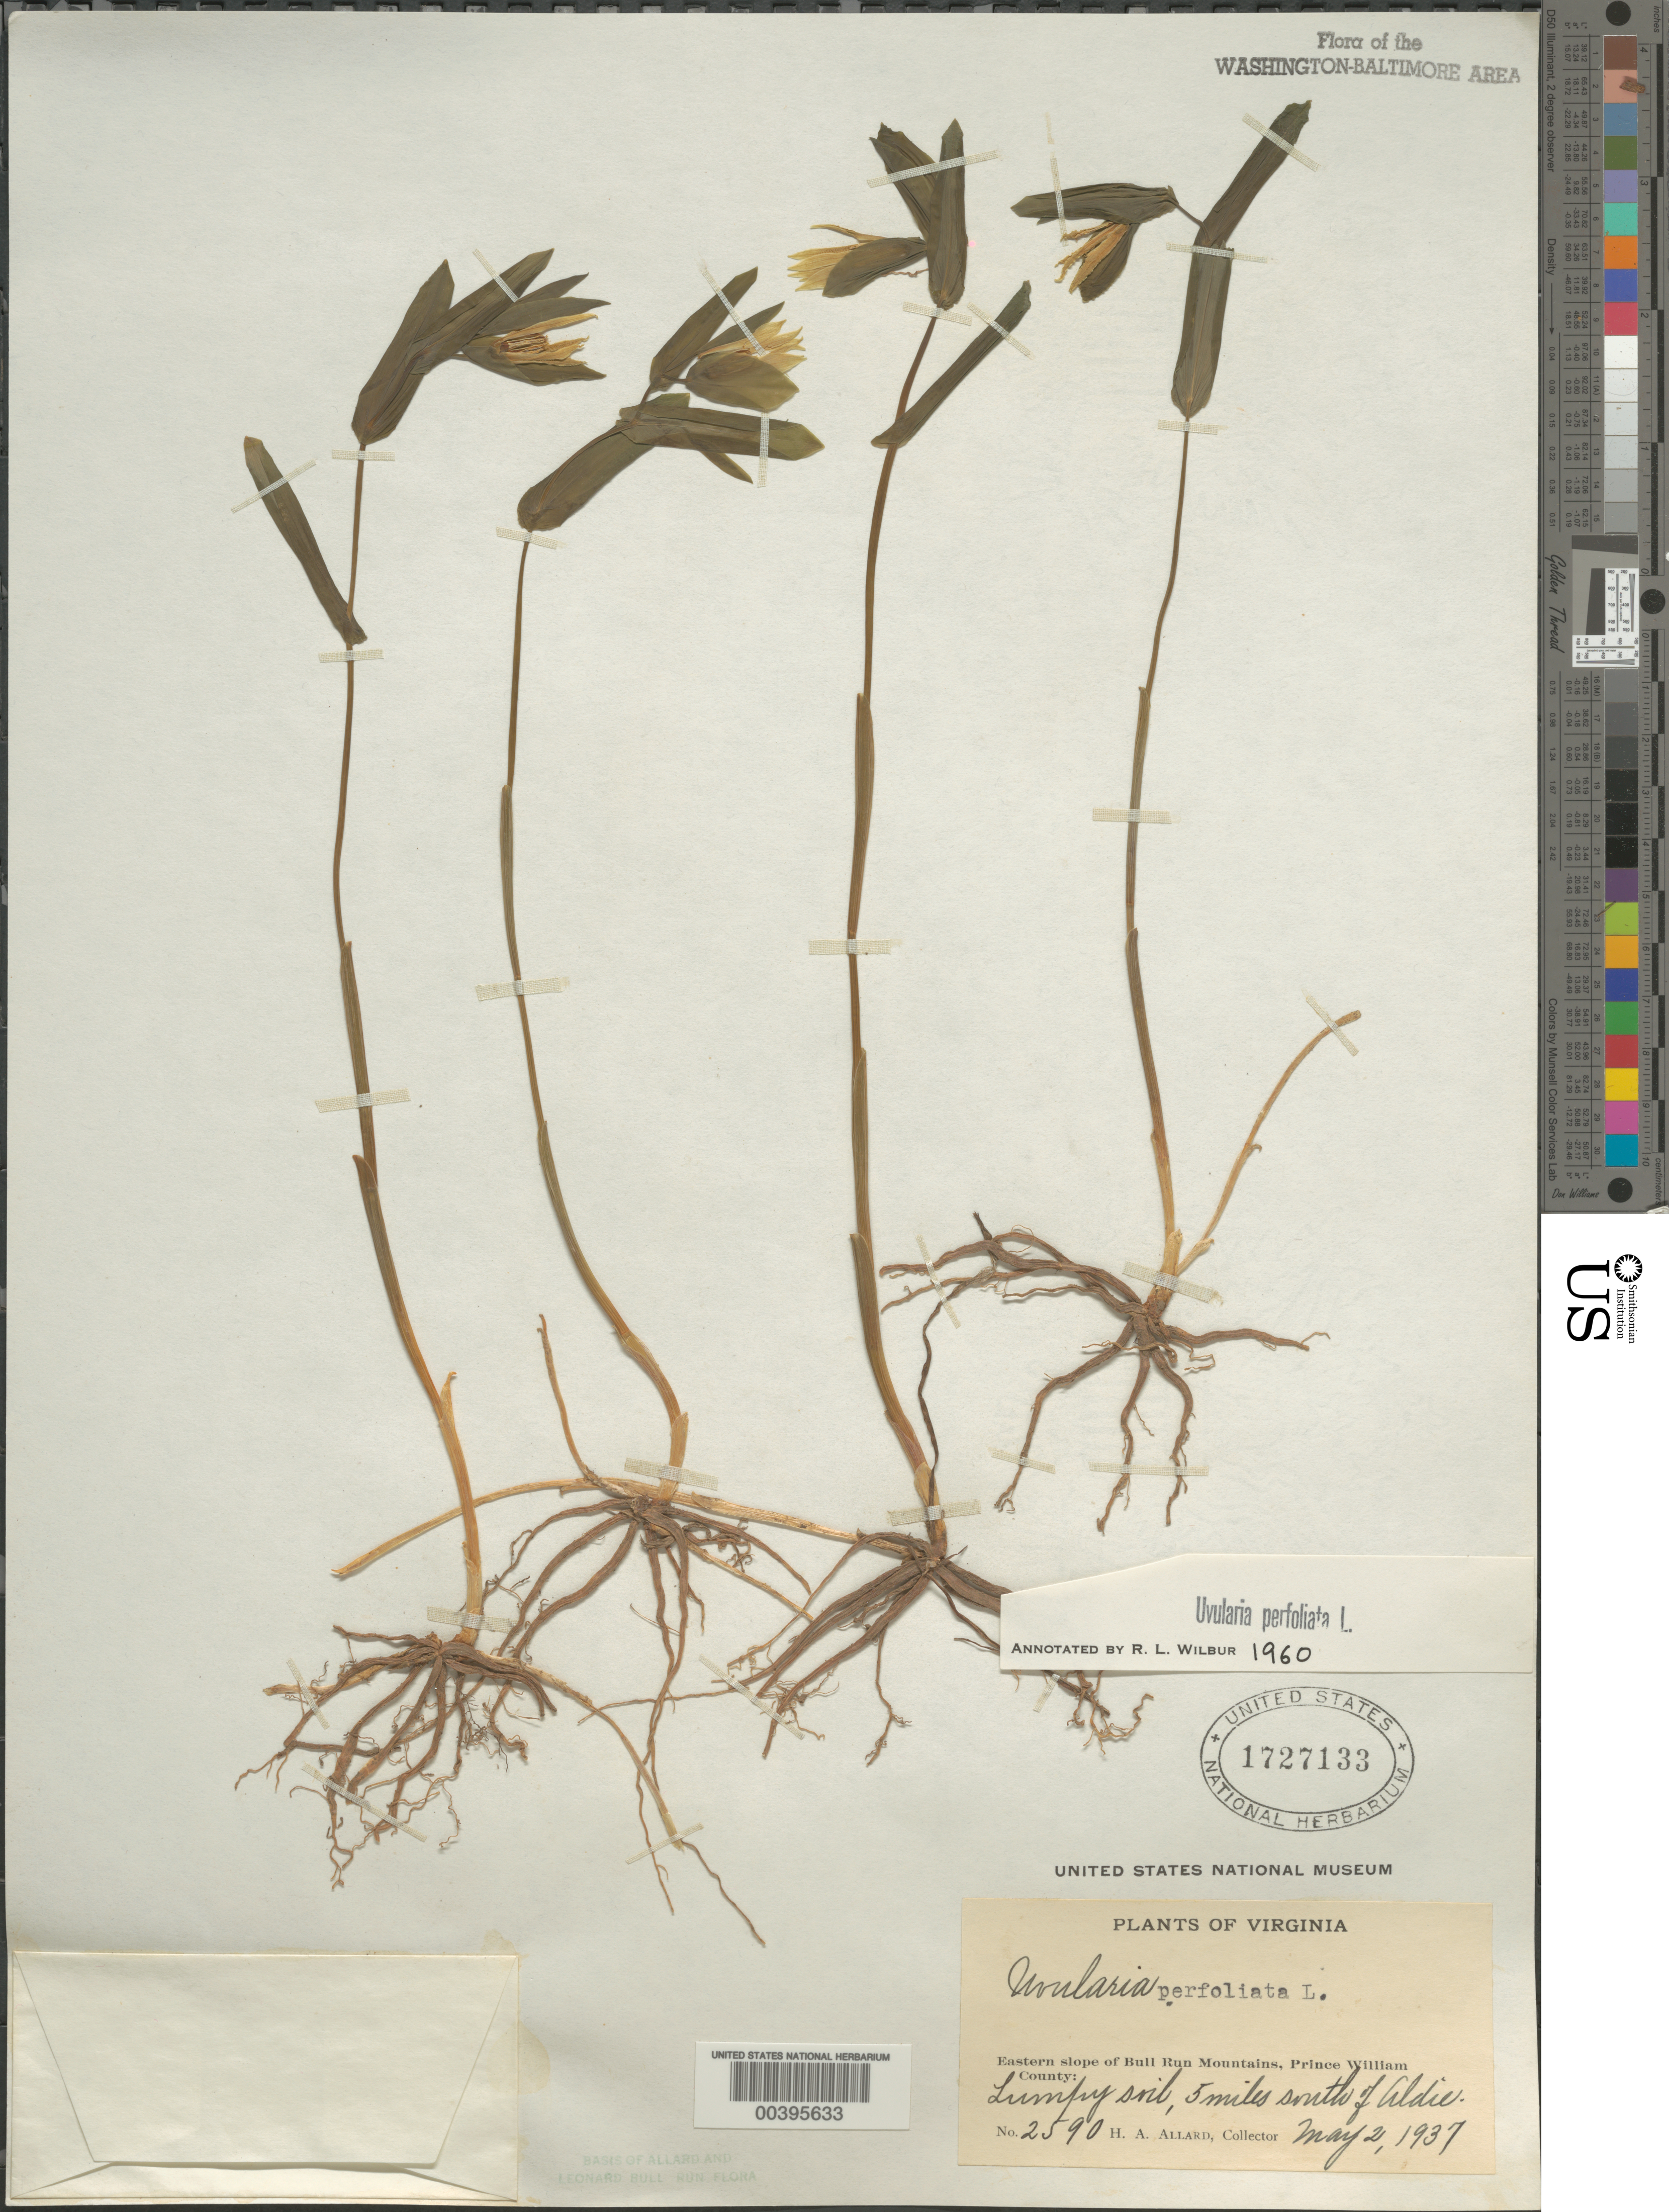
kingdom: Plantae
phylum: Tracheophyta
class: Liliopsida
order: Liliales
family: Colchicaceae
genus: Uvularia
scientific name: Uvularia perfoliata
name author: L.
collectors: H. A. Allard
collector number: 2590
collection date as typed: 02 May 1937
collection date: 1937-05-02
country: United States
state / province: Virginia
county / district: Prince William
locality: Eastern slope of Bull Run Mountains, South of Aldie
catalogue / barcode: US 1727133